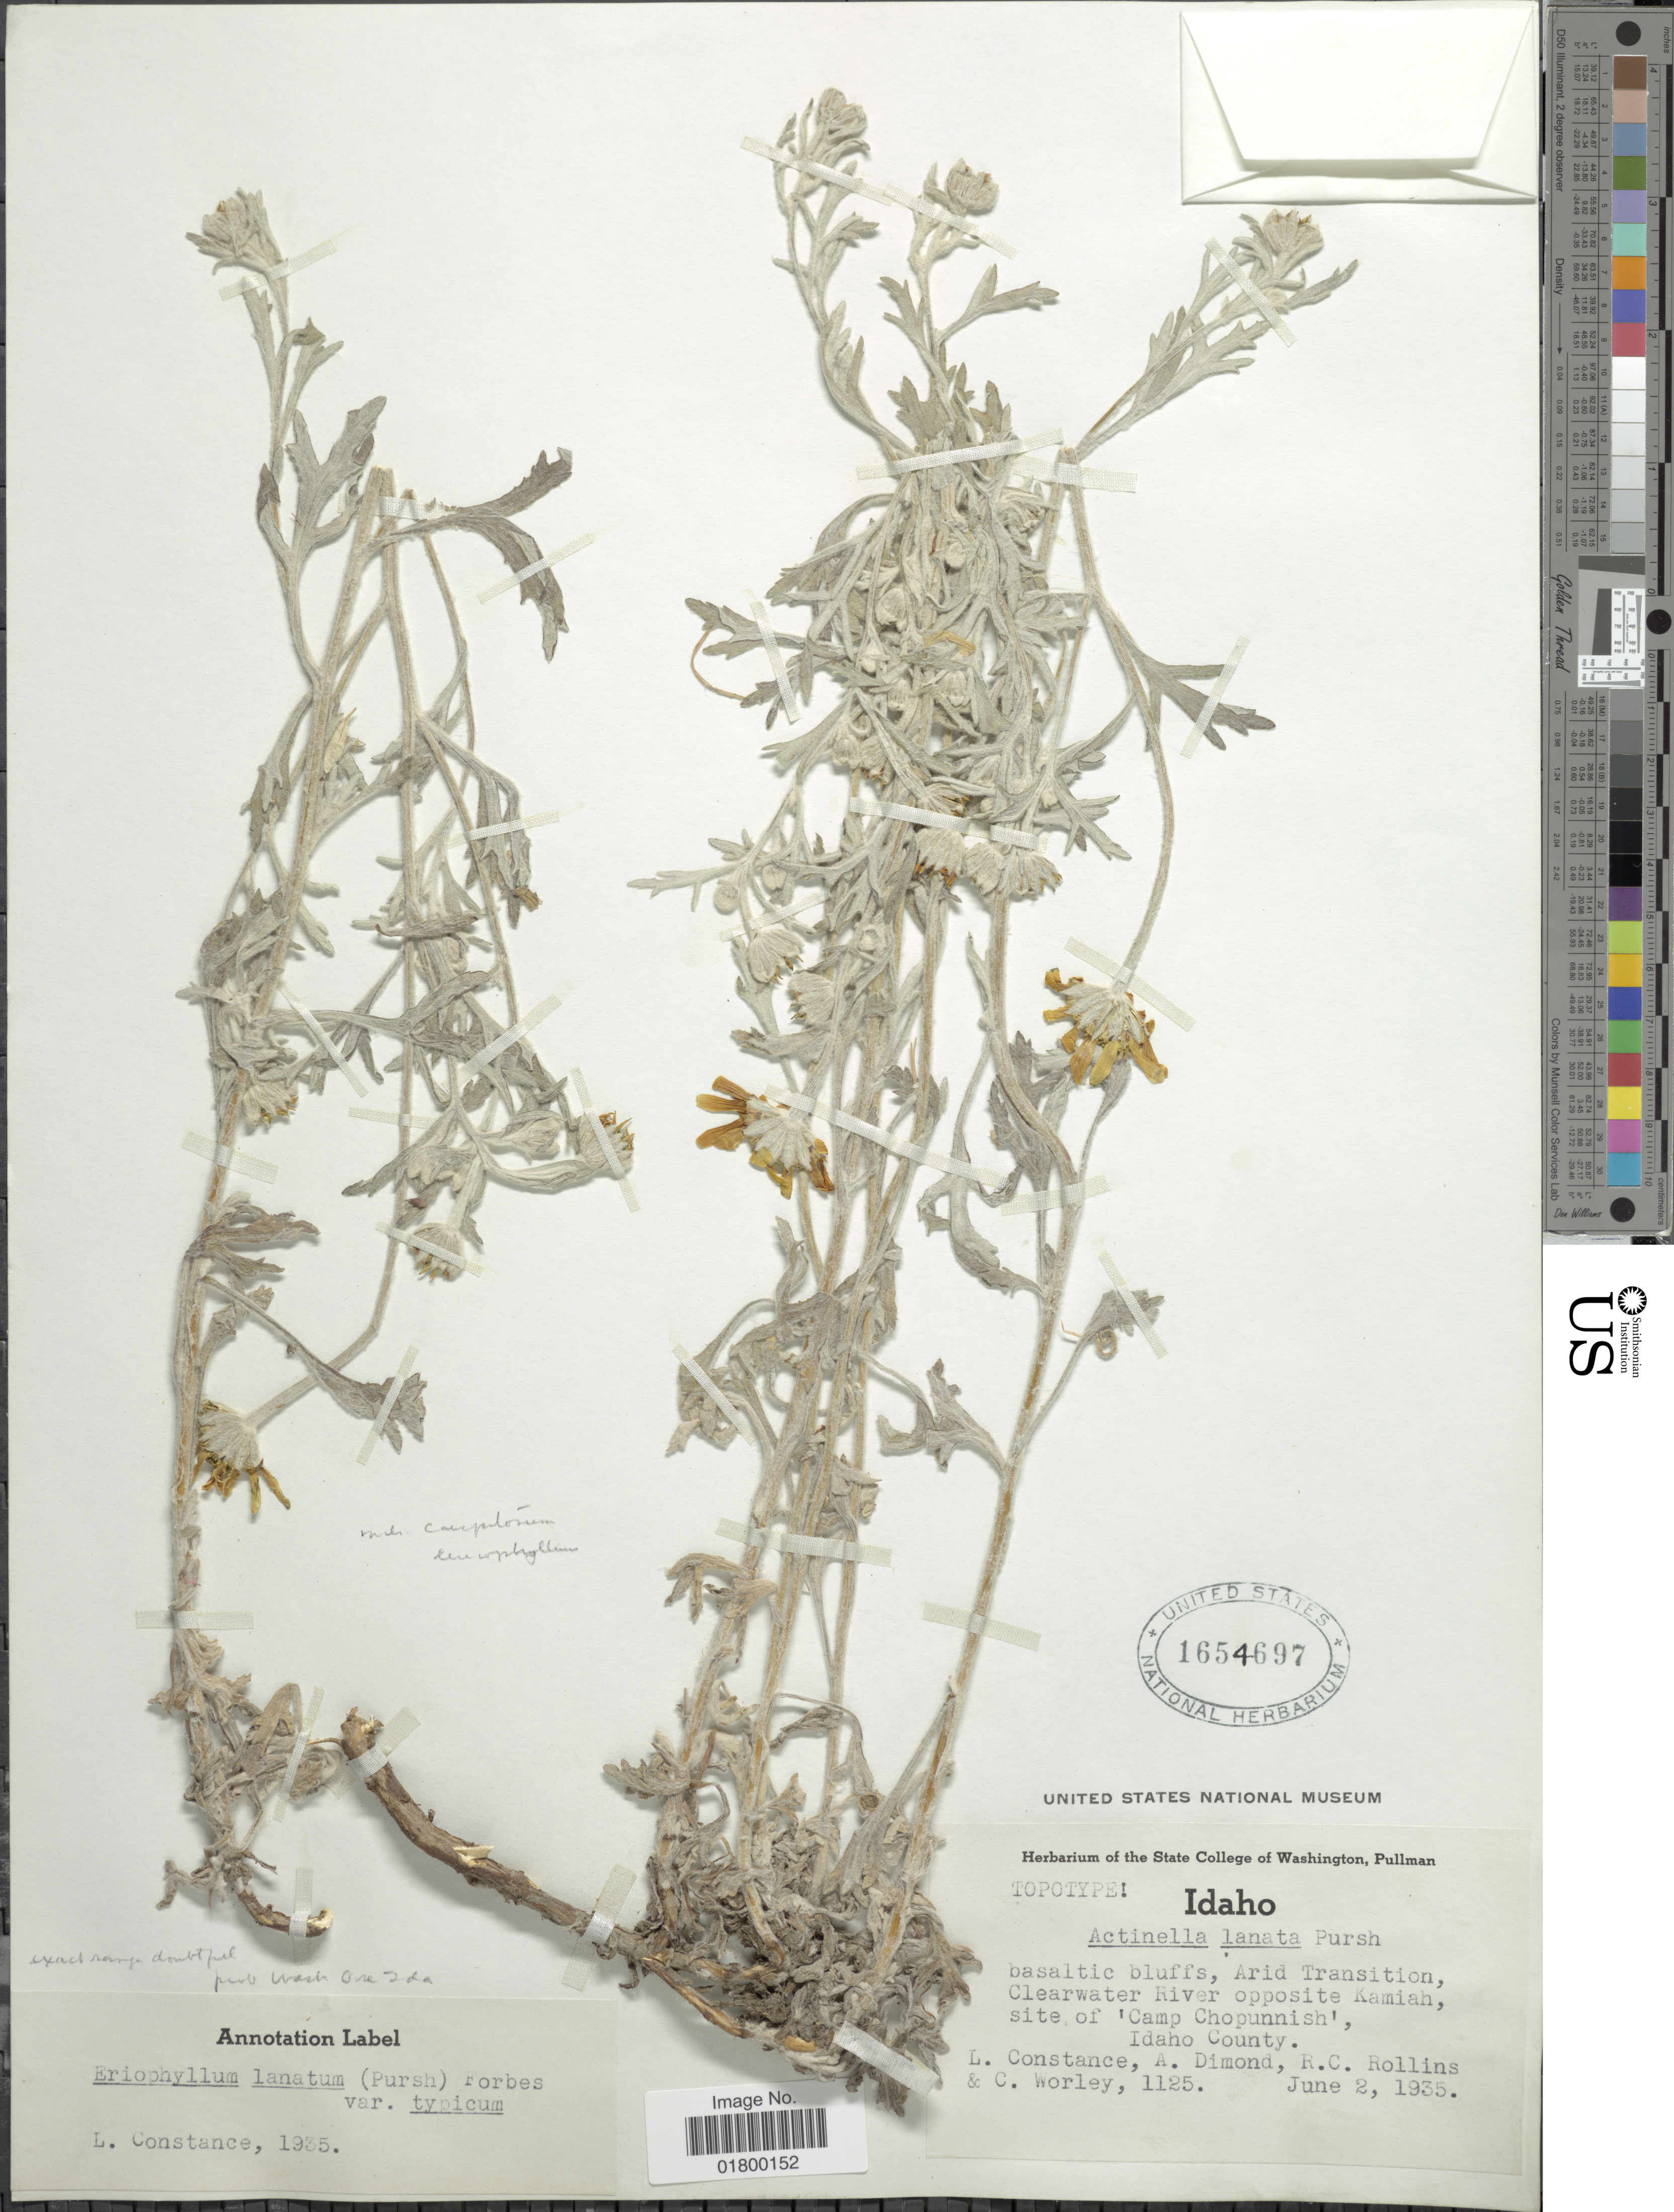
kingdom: Plantae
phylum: Tracheophyta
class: Magnoliopsida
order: Asterales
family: Asteraceae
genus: Eriophyllum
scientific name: Eriophyllum lanatum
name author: (Pursh) J. Forbes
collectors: L. Constance, A. Dimond, R. C. Rollins & C. Worley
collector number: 1125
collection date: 1935-06-02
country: United States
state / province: Idaho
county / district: Idaho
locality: Arid Transition, Clearwater River opposite Kamiah, site of Camp Chopunnish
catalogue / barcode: US 1654697